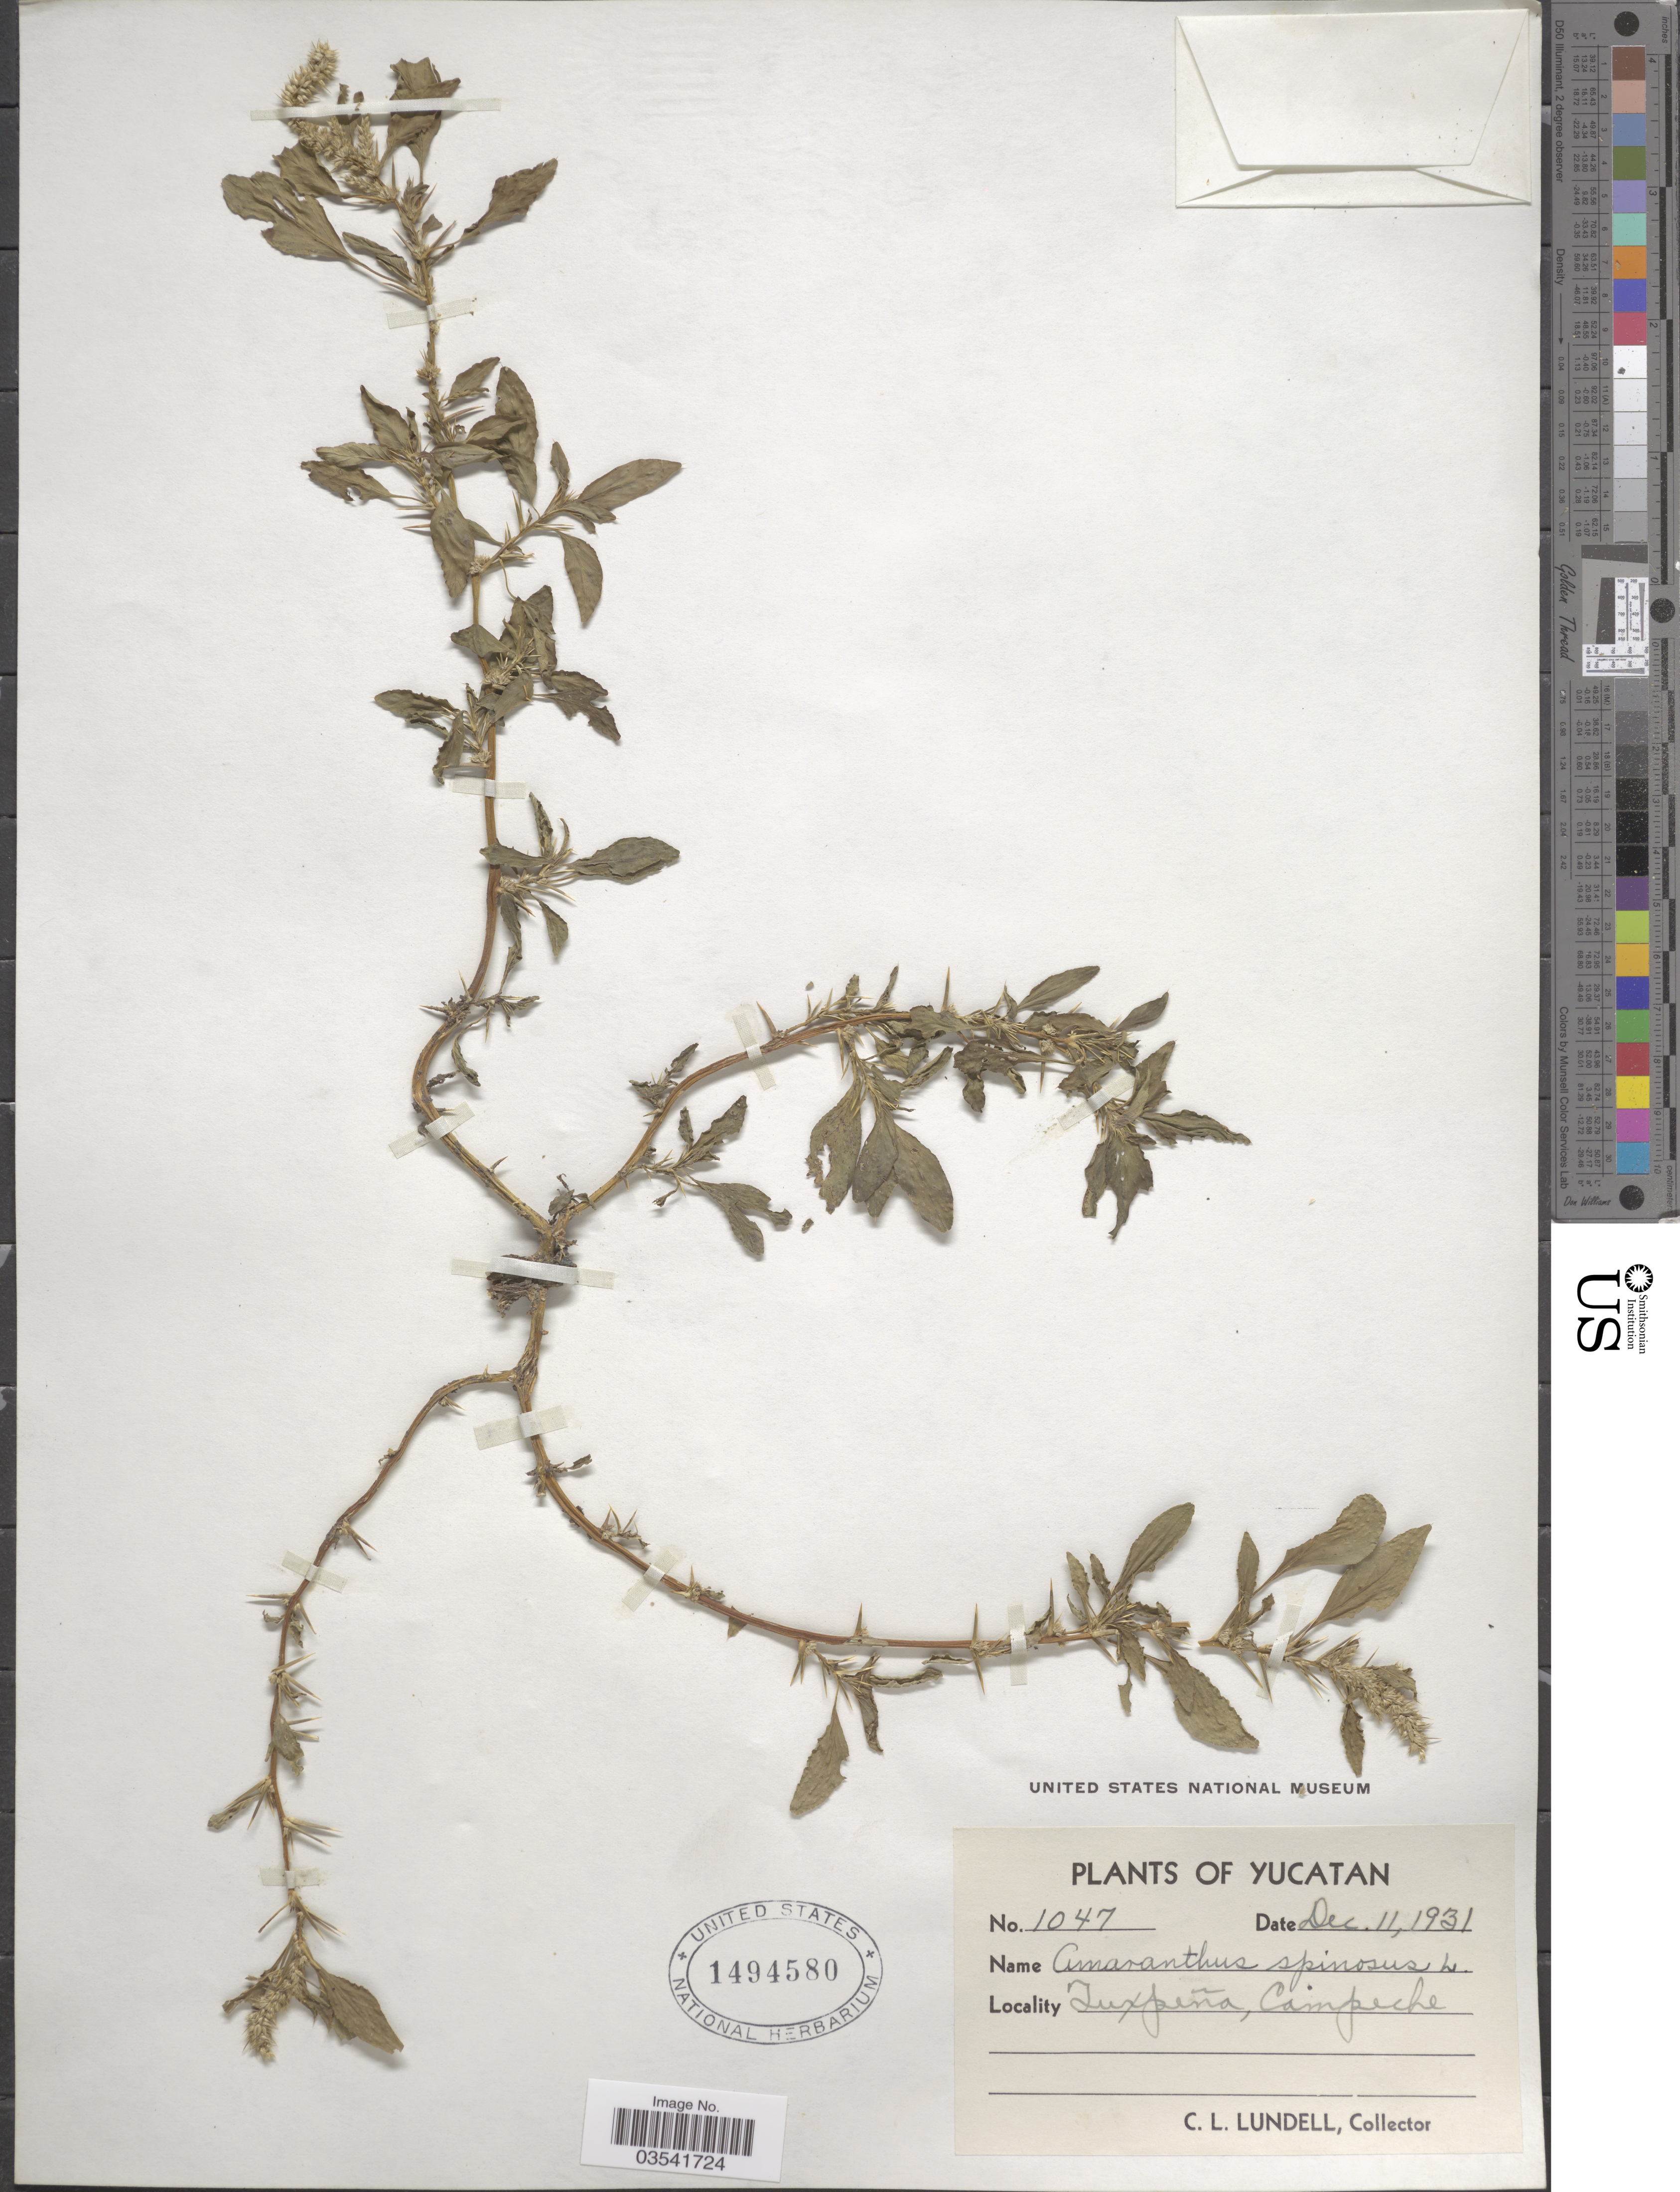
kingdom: Plantae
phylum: Tracheophyta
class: Magnoliopsida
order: Caryophyllales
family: Amaranthaceae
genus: Amaranthus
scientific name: Amaranthus spinosus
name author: L.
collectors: C. L. Lundell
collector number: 1047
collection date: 1931-12-11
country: Mexico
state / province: Yucatán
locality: Tuxpeña, Campeche.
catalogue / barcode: US 1494580